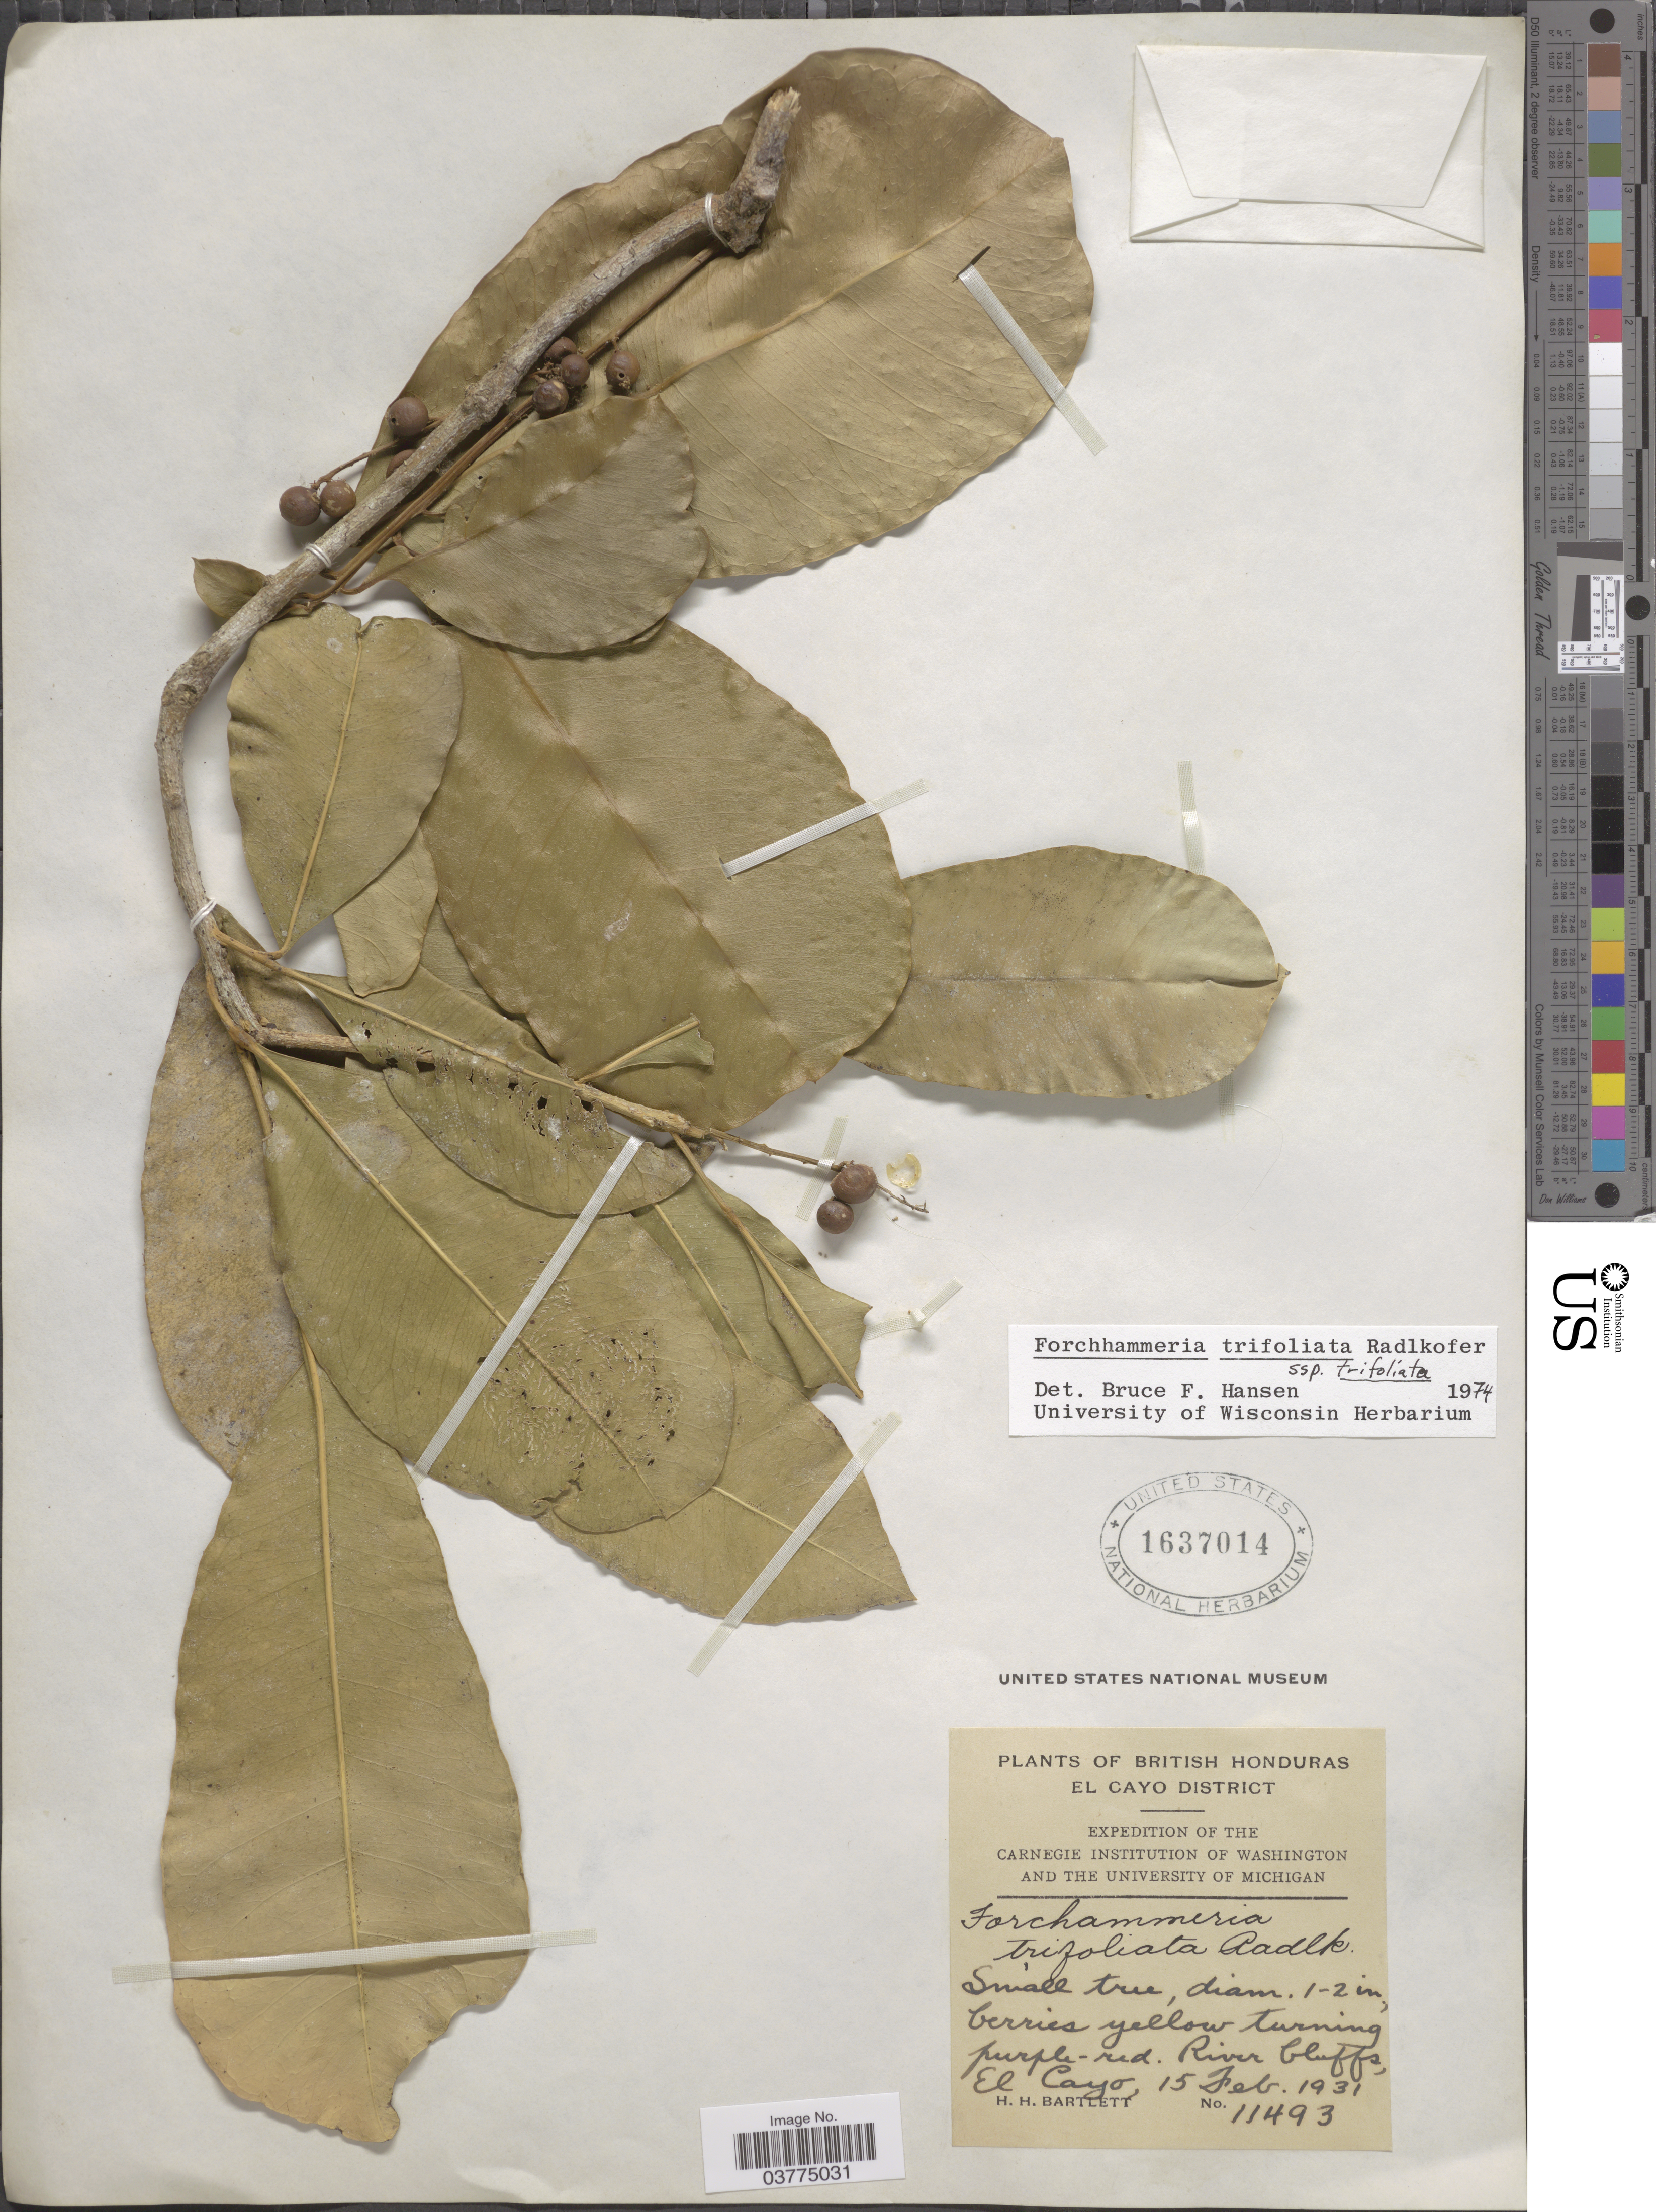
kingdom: Plantae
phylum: Tracheophyta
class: Magnoliopsida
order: Brassicales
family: Stixaceae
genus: Forchhammeria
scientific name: Forchhammeria trifoliata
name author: Radlk.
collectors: H. H. Bartlett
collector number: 11493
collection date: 1931-02-15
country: Belize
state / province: Cayo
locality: British Honduras. El Cayo District. River bluffs, El Cayo.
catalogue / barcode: US 1637014